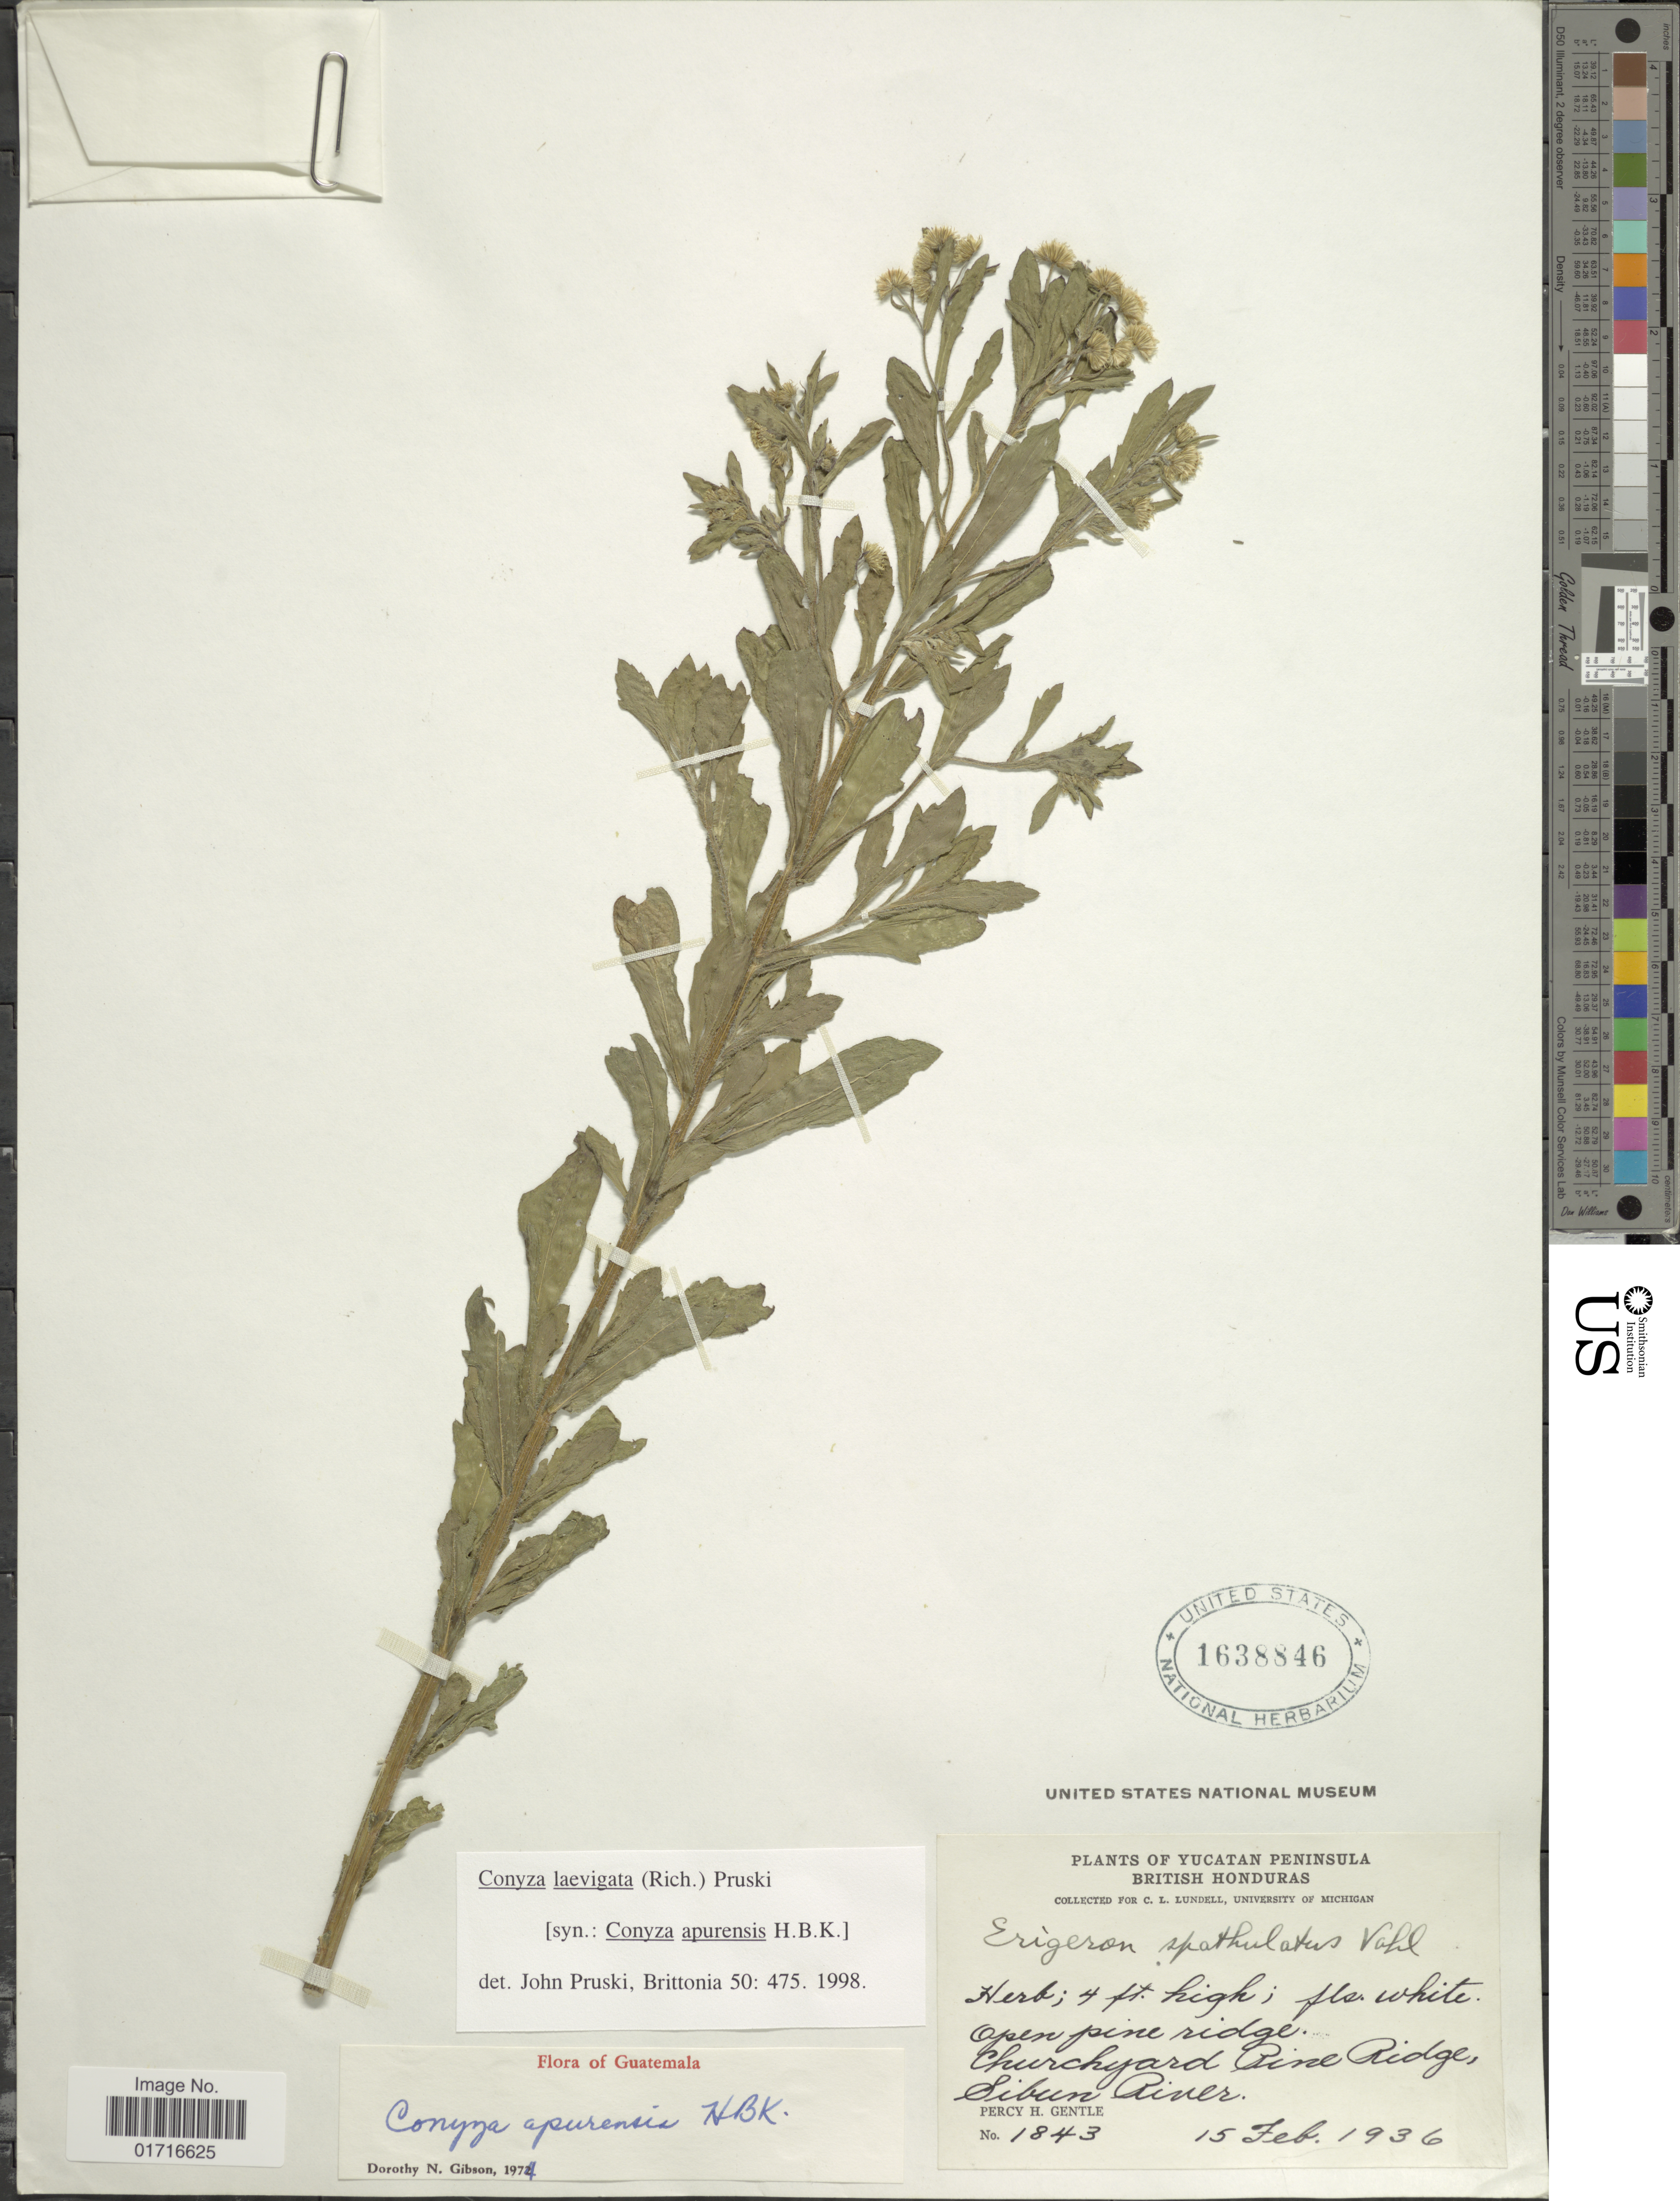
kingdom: Plantae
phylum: Tracheophyta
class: Magnoliopsida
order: Asterales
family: Asteraceae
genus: Conyza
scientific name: Conyza laevigata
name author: (Rich.) Pruski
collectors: P. H. Gentle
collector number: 1843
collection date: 1936-02-15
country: Belize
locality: British Honduras, Open pine ridge, Churchyard Pine Ridge, Sibun River.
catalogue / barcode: US 1638846